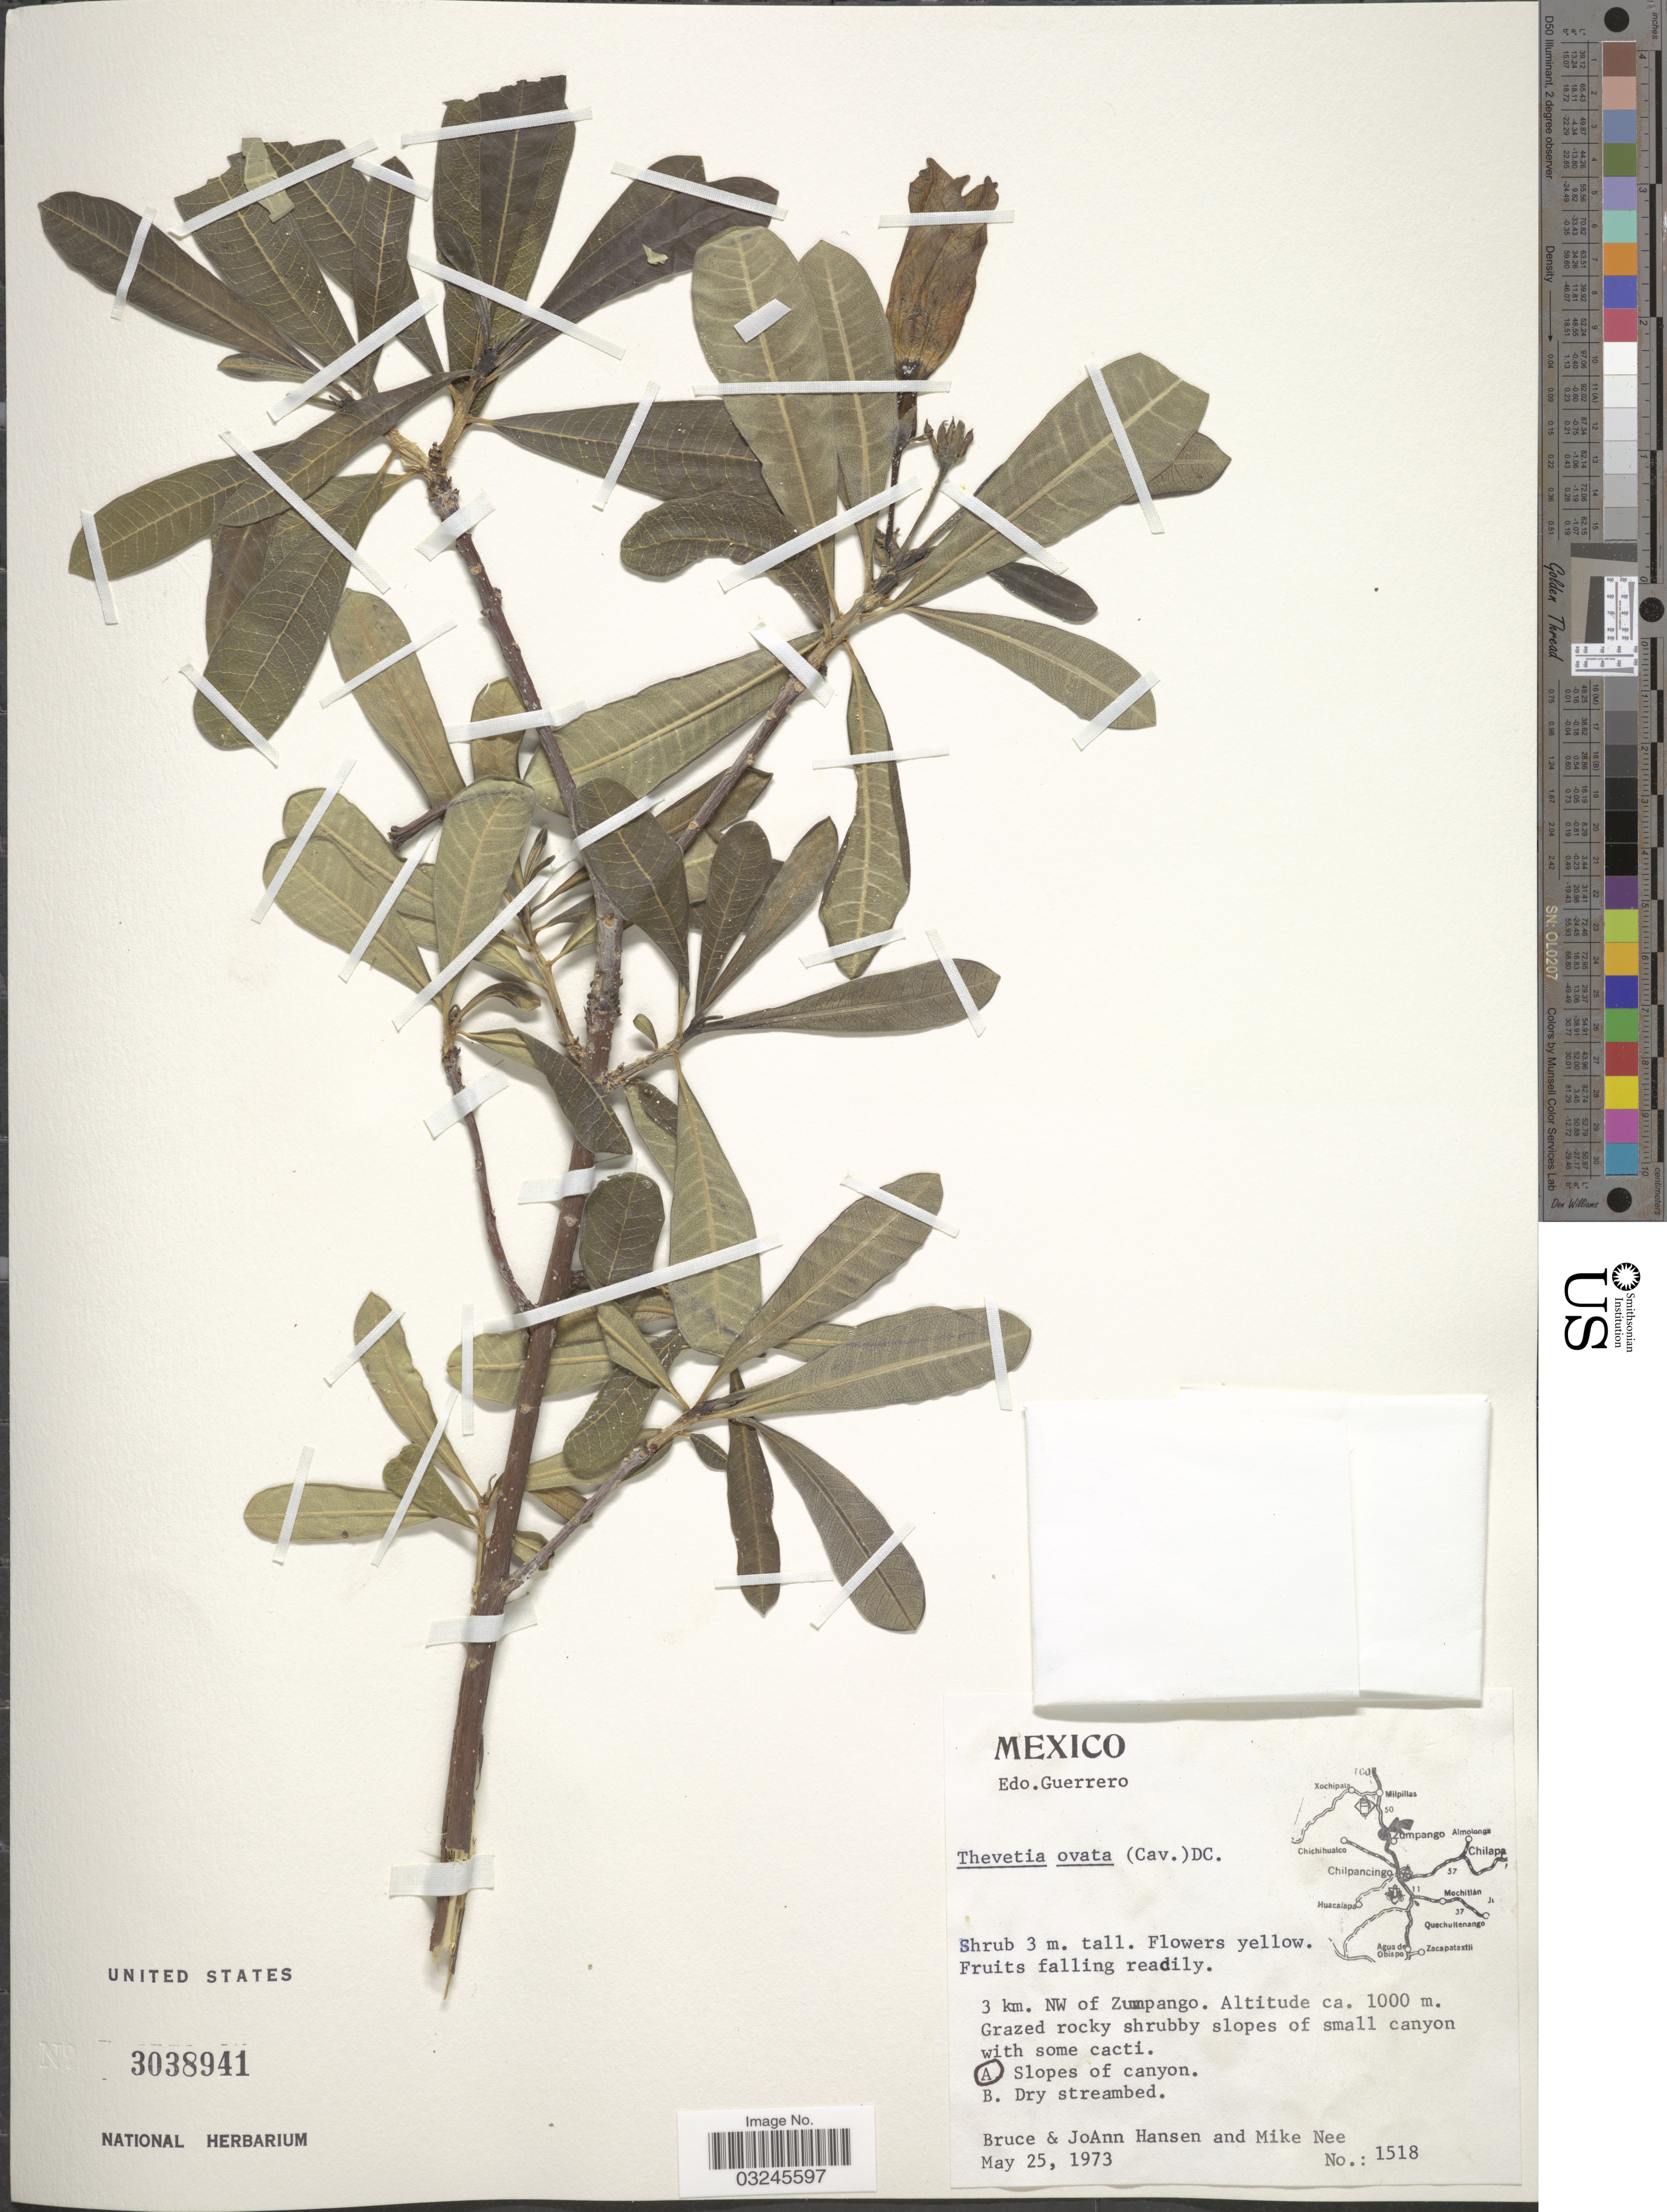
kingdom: Plantae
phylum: Tracheophyta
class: Magnoliopsida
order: Gentianales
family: Apocynaceae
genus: Thevetia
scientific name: Thevetia ovata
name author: (Cav.) A. DC.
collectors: B. Hansen, J. Hansen & M. Nee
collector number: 1518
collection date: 1973-05-25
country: Mexico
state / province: Guerrero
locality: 3 km. NW of Zumpango. Slopes of canyon.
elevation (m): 1000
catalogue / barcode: US 3038941